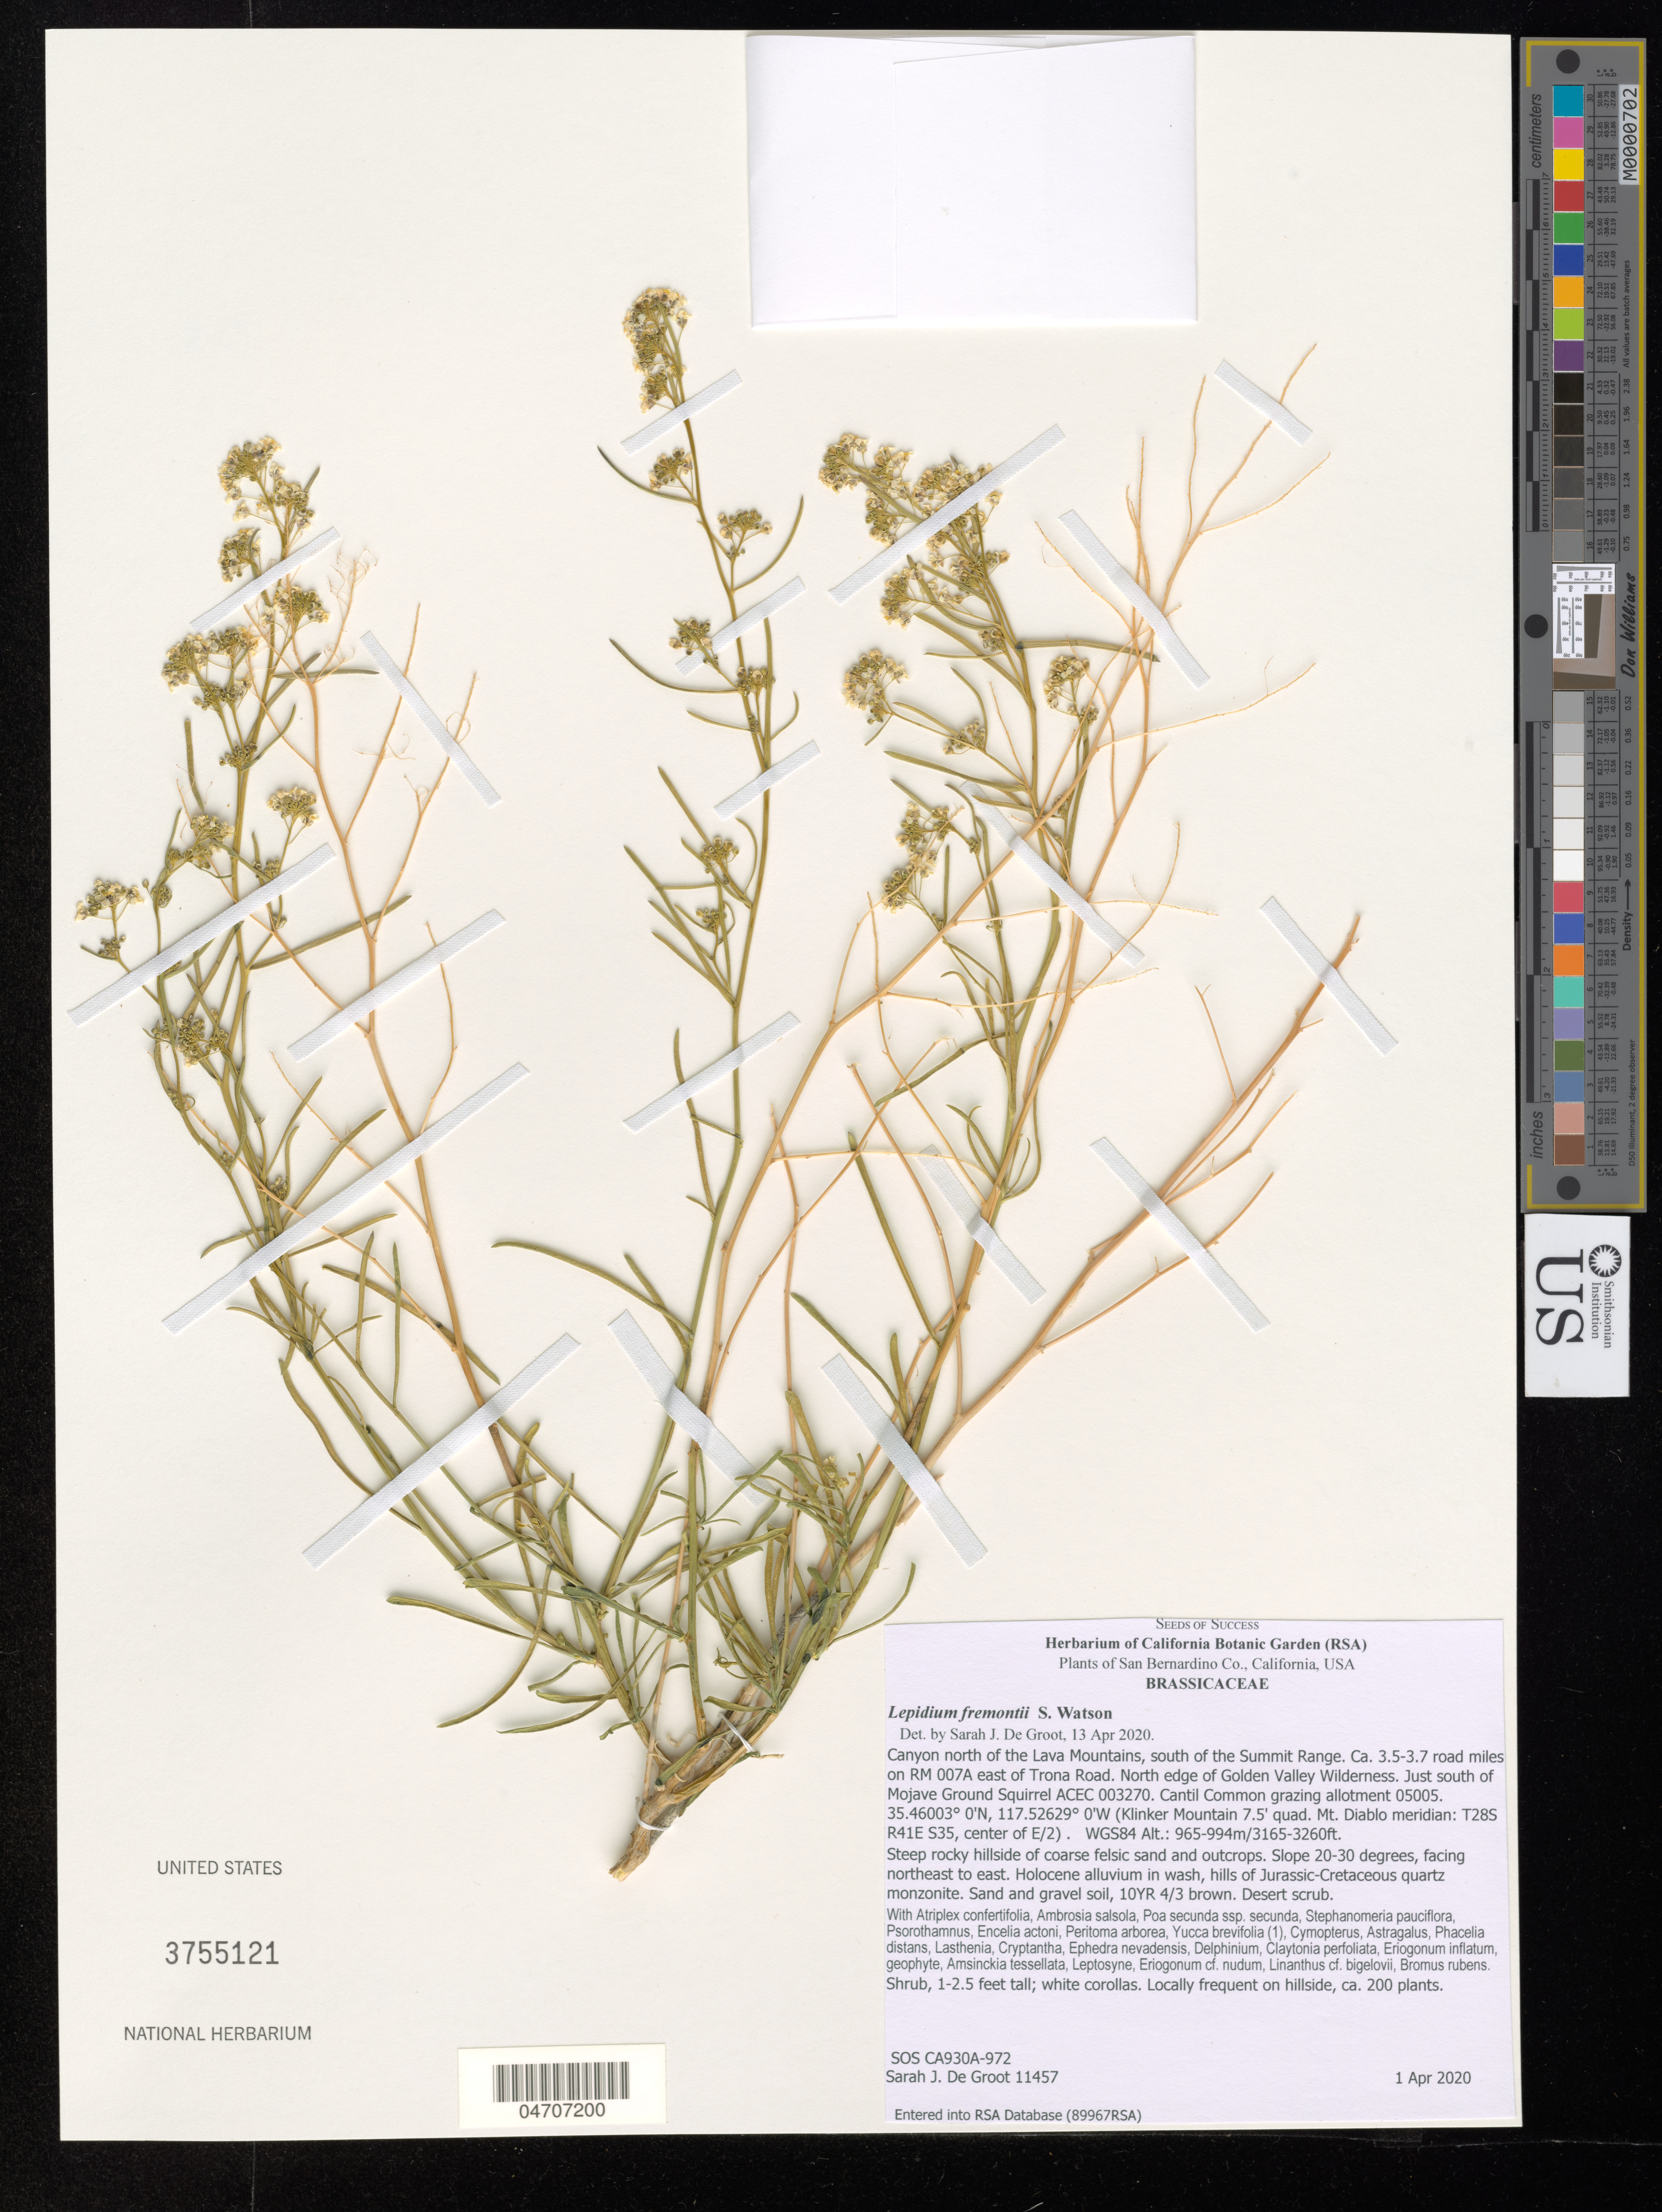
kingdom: Plantae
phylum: Tracheophyta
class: Magnoliopsida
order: Brassicales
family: Brassicaceae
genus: Lepidium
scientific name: Lepidium fremontii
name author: S. Watson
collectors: S. De Groot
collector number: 11457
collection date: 2020-04-01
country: United States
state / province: California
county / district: San Bernardino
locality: San Bernardino Co. Canyon north of the Lava Mountains, south of the Summit Range. Ca. 3.5-3.7 road miles on RM 007A east of Trona Road. North edge of Golden Valley Wilderness. Just south of Mojave Ground Squirrel ACEC 003270. Cantil Common grazing allotment 05005. (Klinker Mountain 7.5' quad. Mt. Diablo meridian: T28S R41E S35, center of E/2). WGS84.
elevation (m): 965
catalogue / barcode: US 3755121